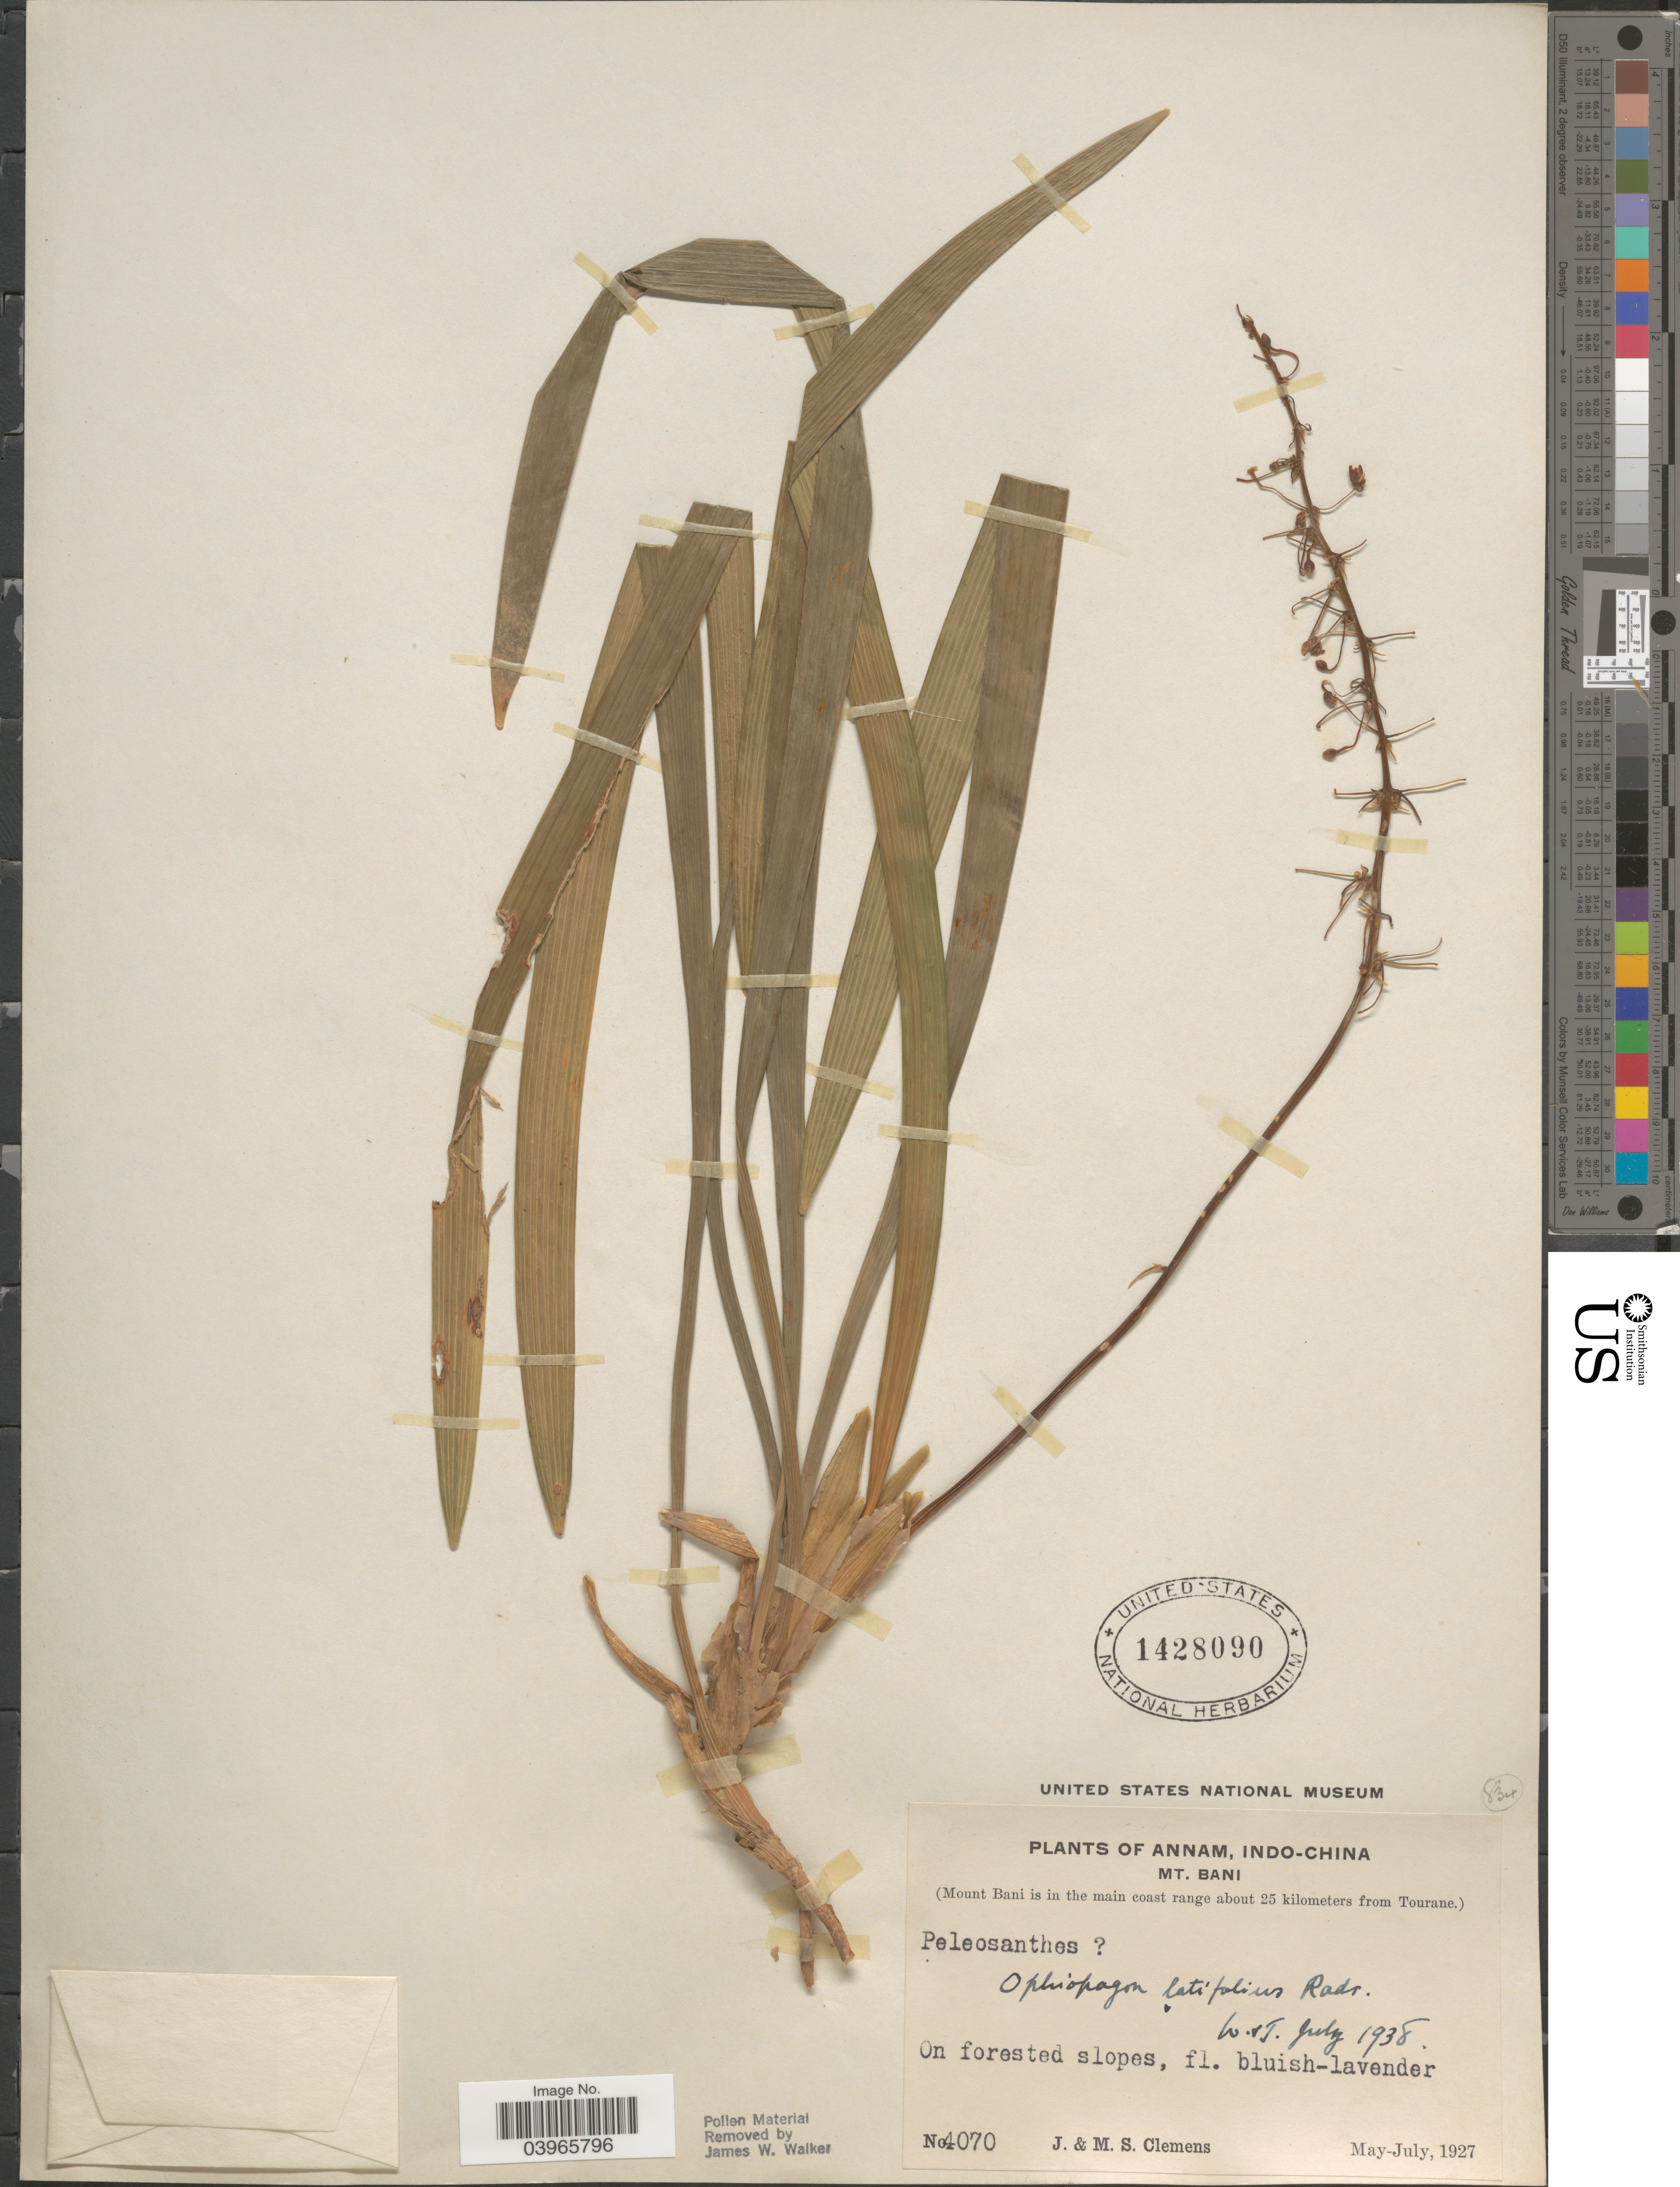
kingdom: Plantae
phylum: Tracheophyta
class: Liliopsida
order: Asparagales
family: Asparagaceae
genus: Ophiopogon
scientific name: Ophiopogon latifolius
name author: L. Rodrigues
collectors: J. Clemens & M. S. Clemens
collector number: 4070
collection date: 1927-05/1927-07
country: Vietnam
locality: Annam. Mt. Bani. (Mount Bani is in the main coast range about 25 kilometers from Tourane).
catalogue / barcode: US 1428090